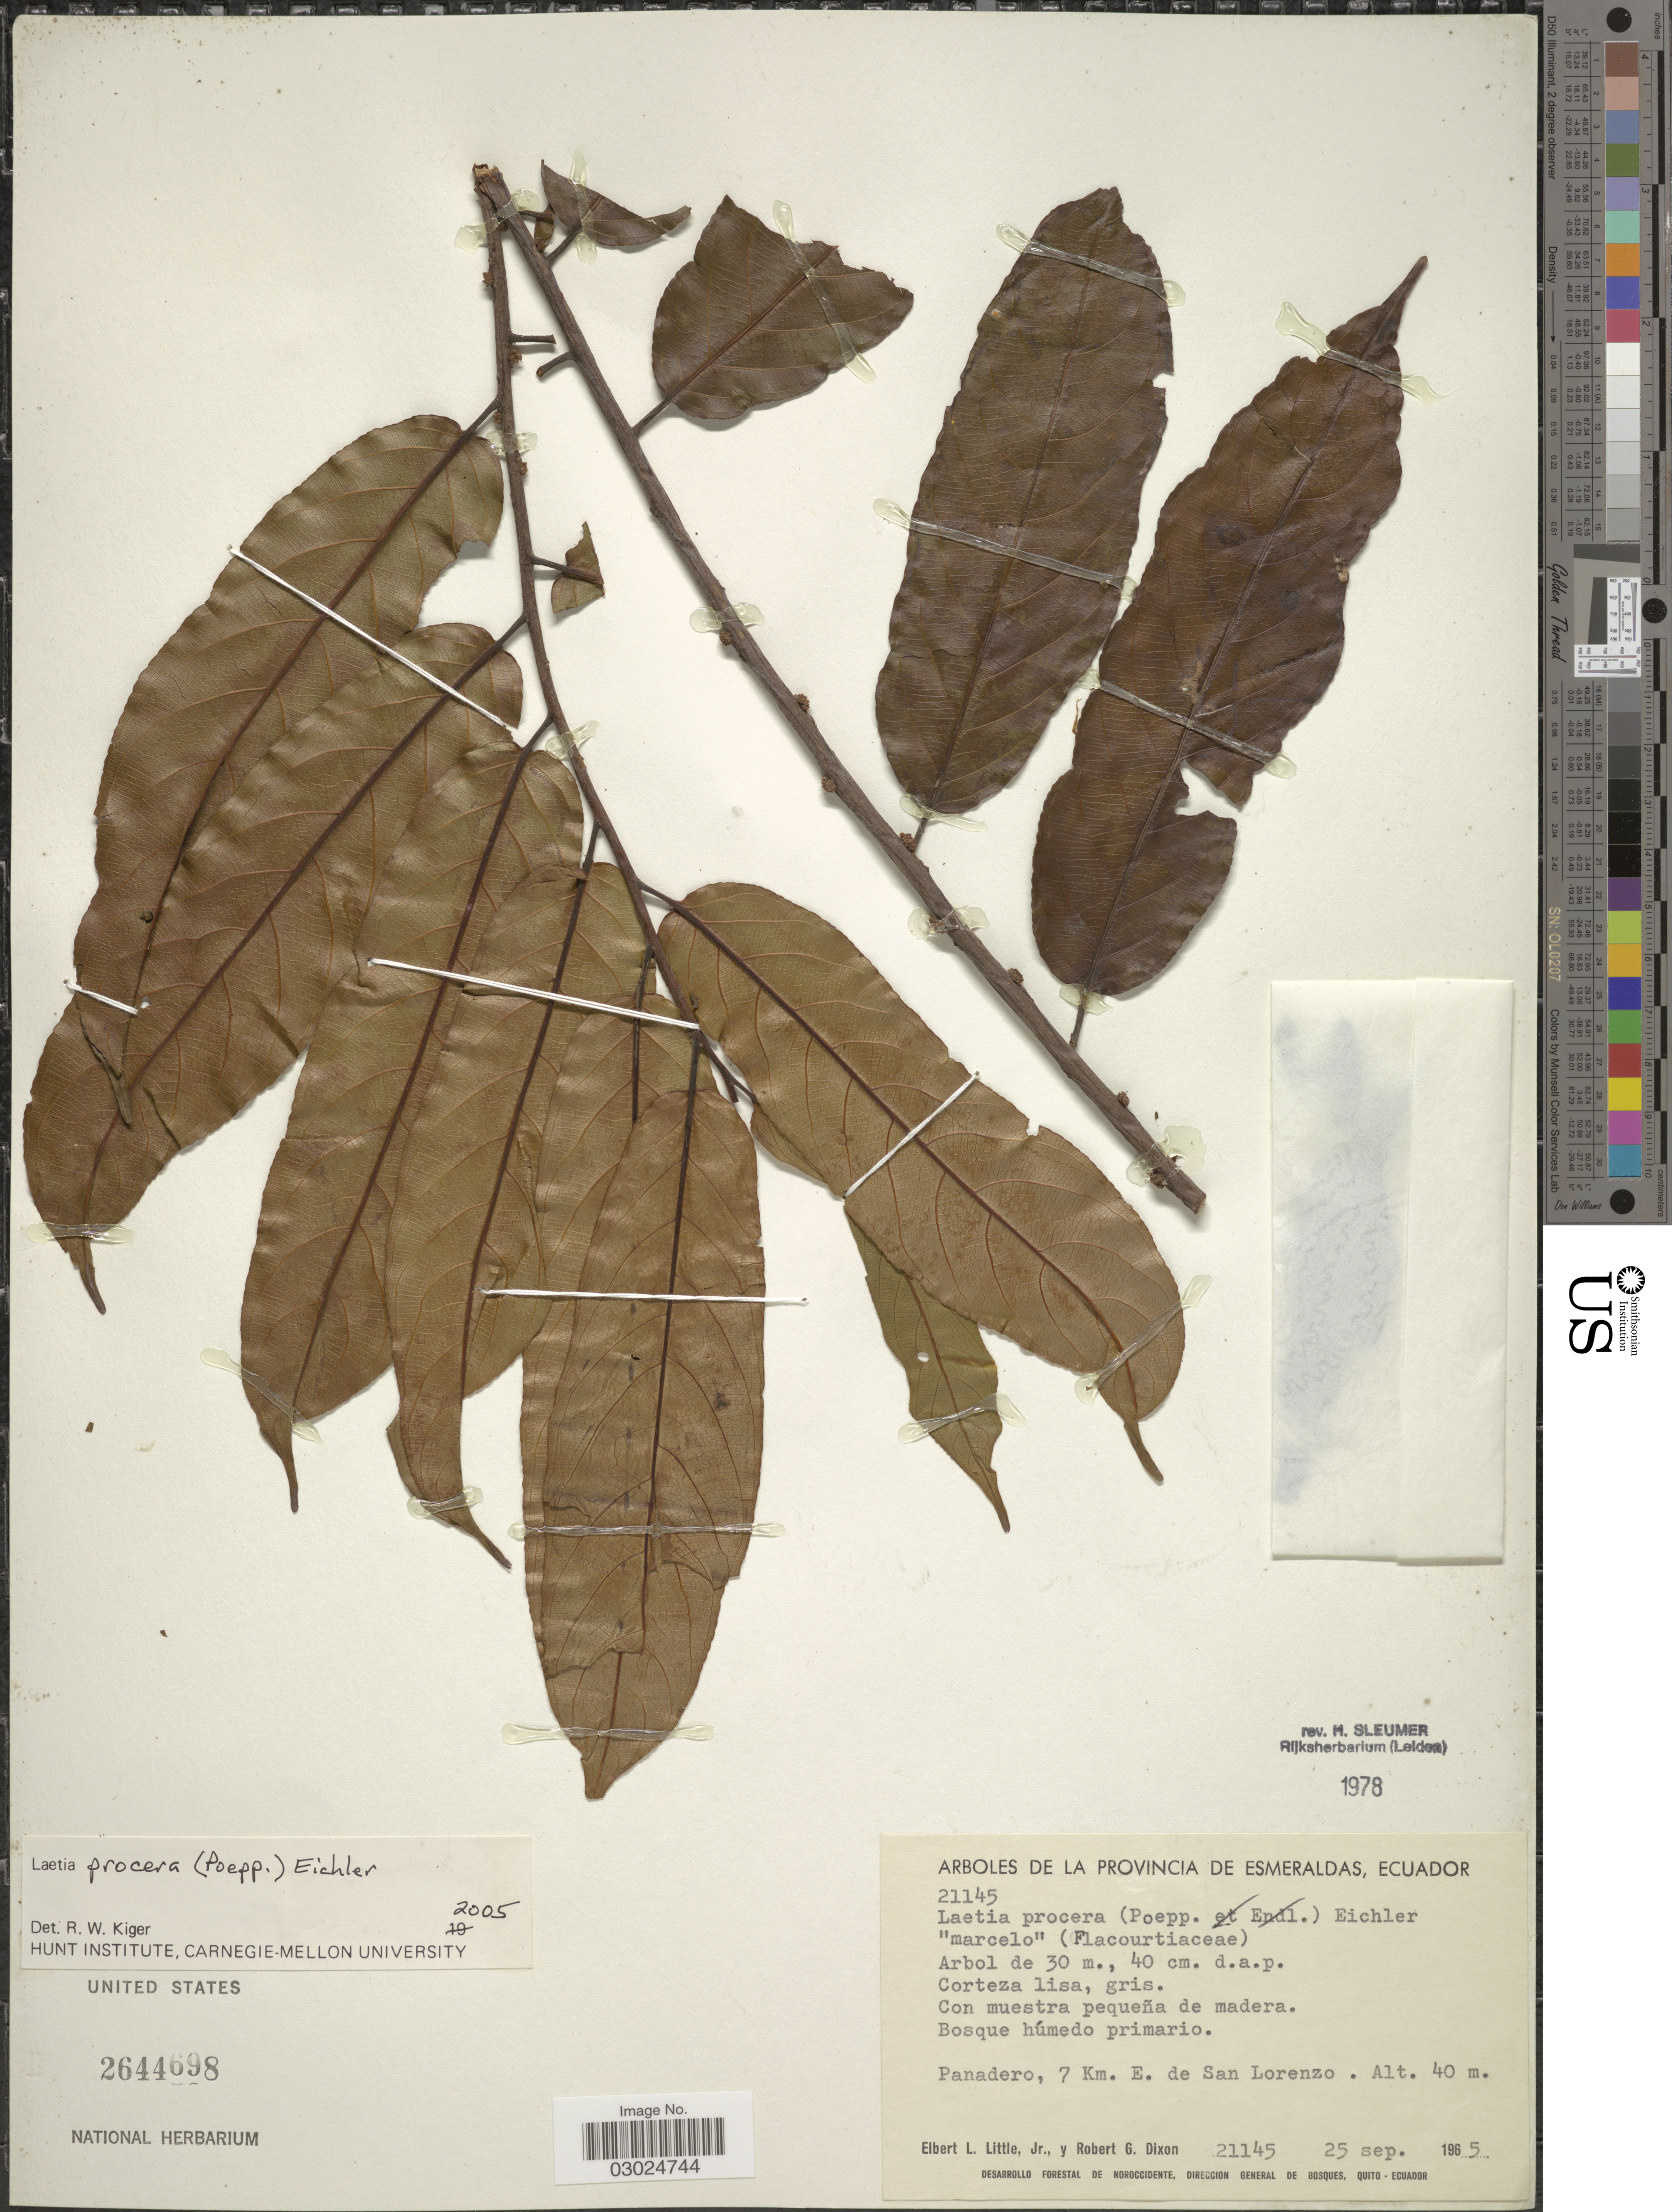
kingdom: Plantae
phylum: Tracheophyta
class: Magnoliopsida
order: Malpighiales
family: Salicaceae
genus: Laetia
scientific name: Laetia procera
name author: (Poepp.) Eichler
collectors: E. L. Little & R. G. Dixon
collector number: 21145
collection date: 1965-09-25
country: Ecuador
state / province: Esmeraldas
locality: Arboles de la Provincia de Esmeraldas. Panadero, 7 km. E. de San Lorenzo.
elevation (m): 40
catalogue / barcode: US 2644698